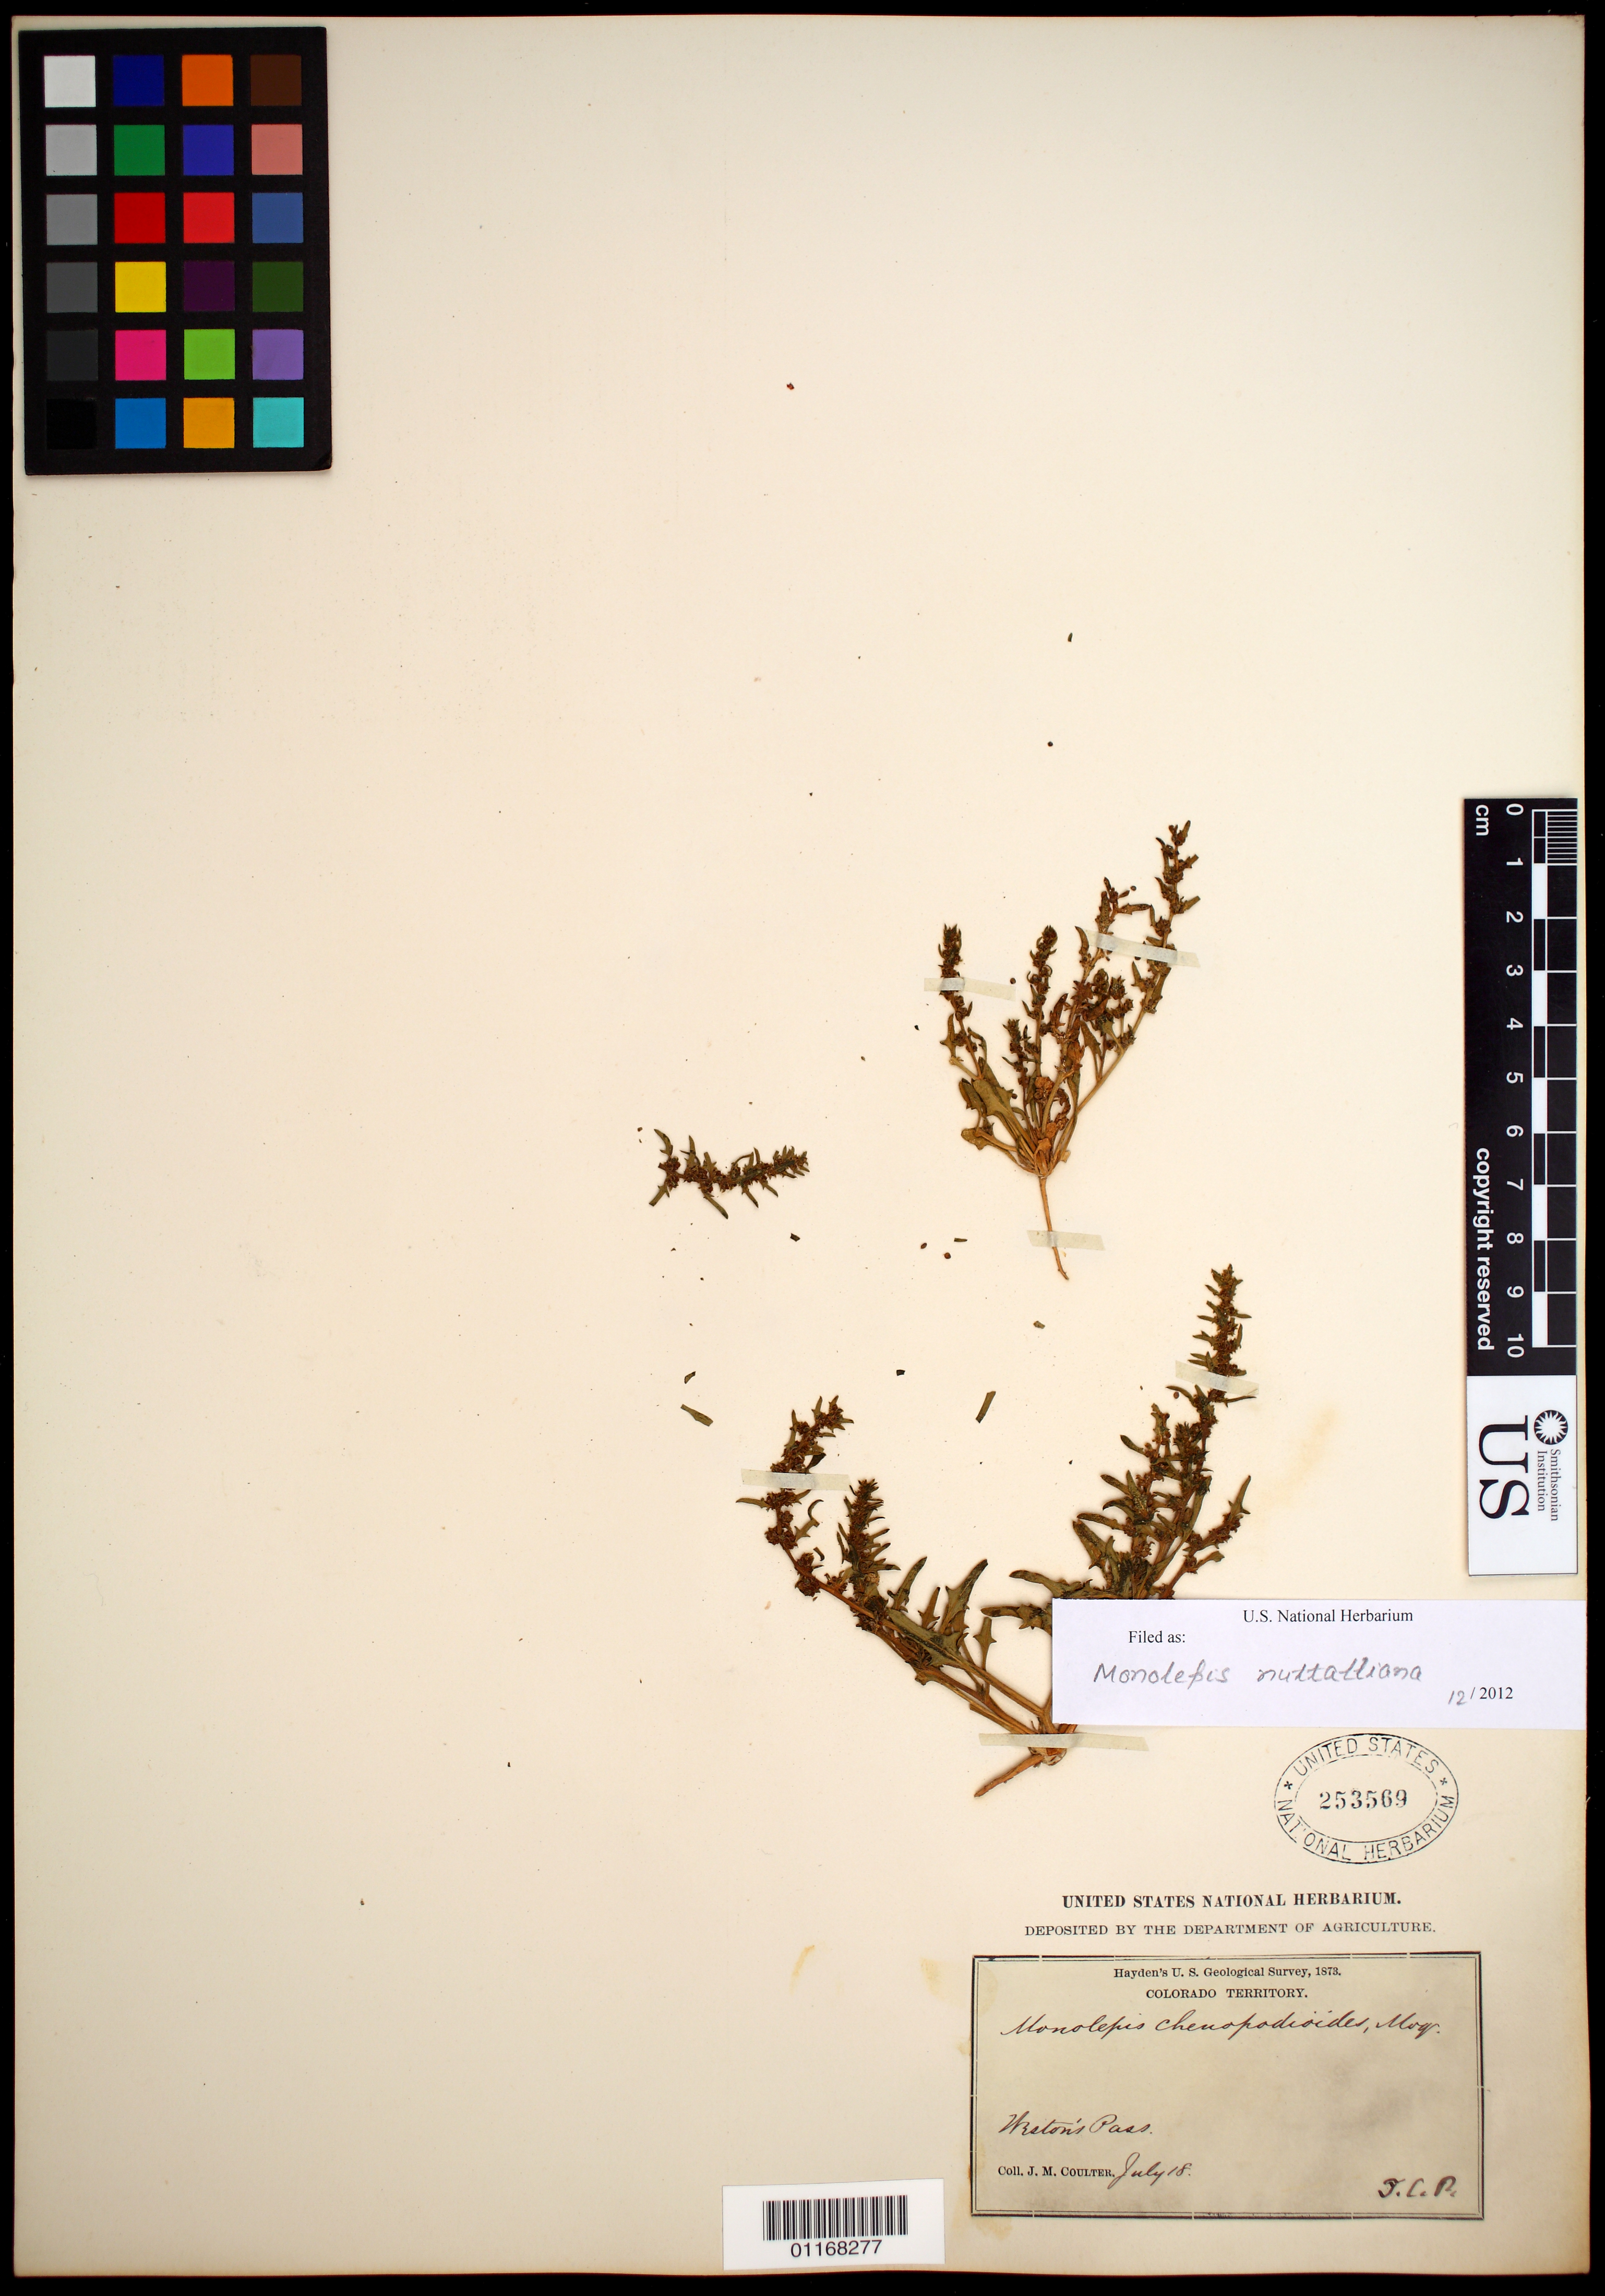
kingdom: Plantae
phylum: Tracheophyta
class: Magnoliopsida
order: Caryophyllales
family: Amaranthaceae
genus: Blitum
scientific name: Blitum nuttallianum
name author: Schult.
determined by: U.S. National Herbarium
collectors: J. M. Coulter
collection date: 1873-07-18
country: United States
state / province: Colorado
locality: Weston Pass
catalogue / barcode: US 253569